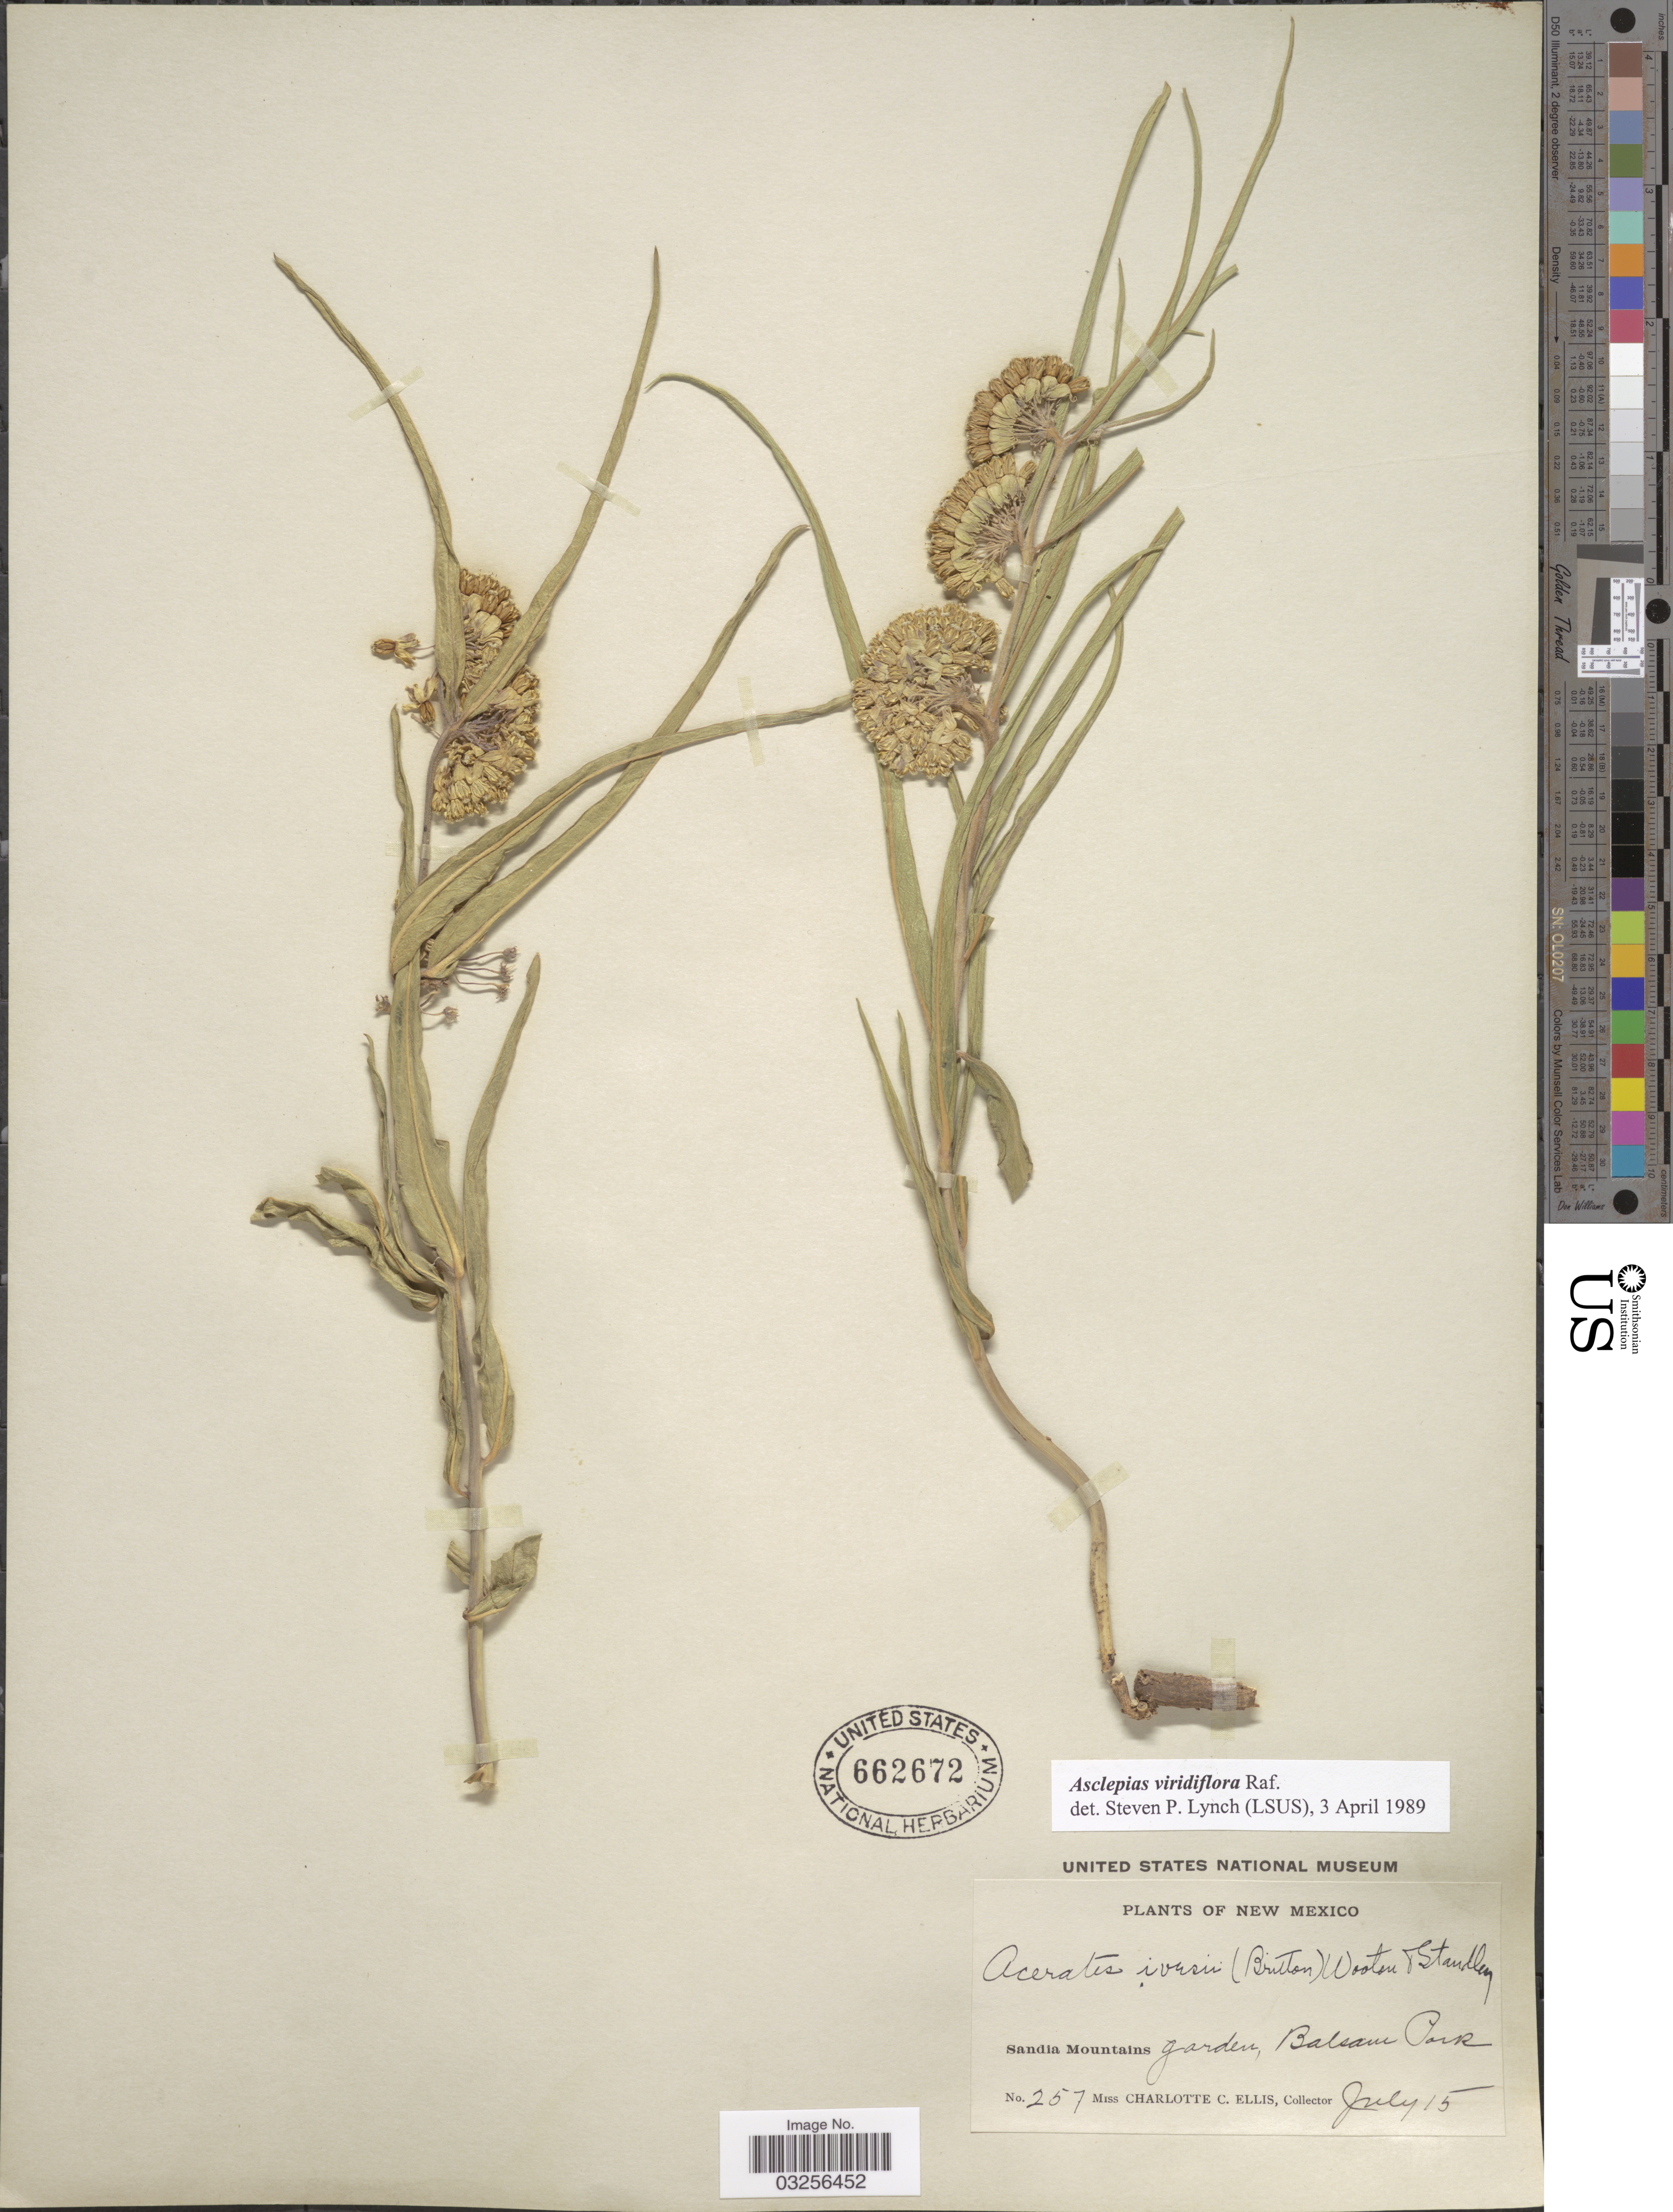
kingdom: Plantae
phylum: Tracheophyta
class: Magnoliopsida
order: Gentianales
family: Apocynaceae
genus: Asclepias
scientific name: Asclepias viridiflora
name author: Raf.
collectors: C. C. Ellis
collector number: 257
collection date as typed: Transcribed d/m/y: /7/15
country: United States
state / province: New Mexico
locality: Sandia Mountains garden, Balsam Park.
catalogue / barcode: US 662672